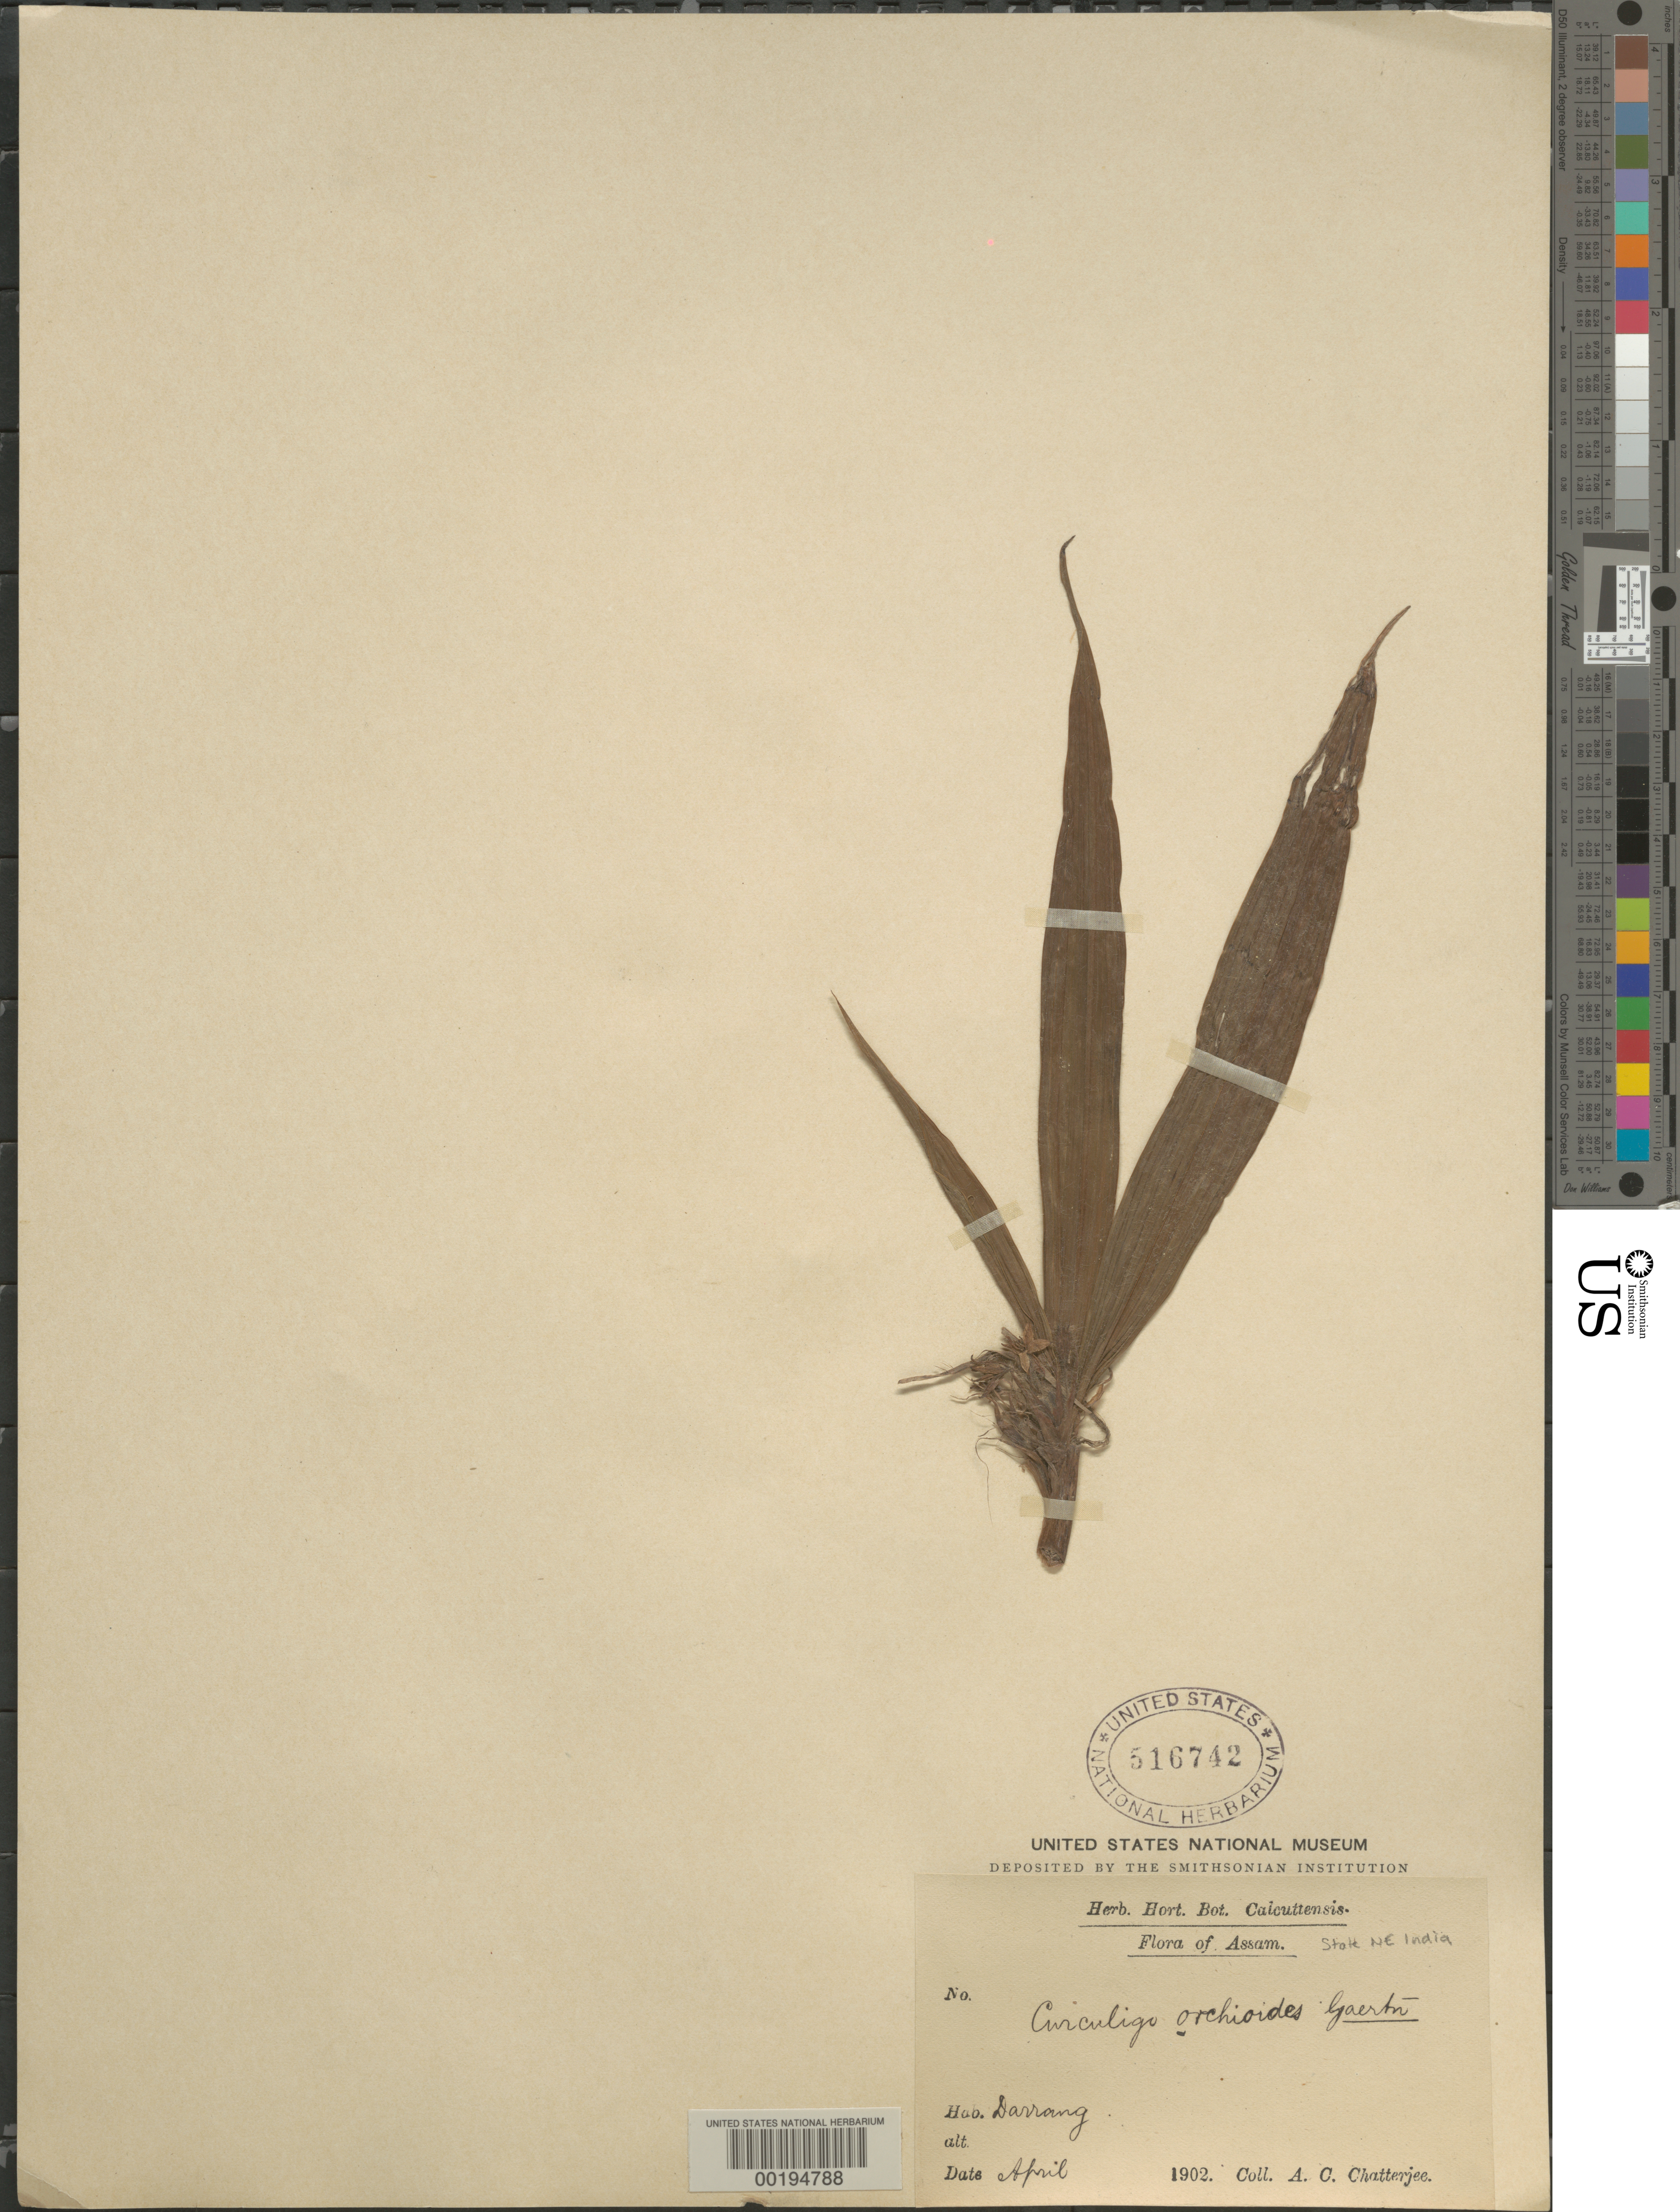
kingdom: Plantae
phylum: Tracheophyta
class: Liliopsida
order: Asparagales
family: Hypoxidaceae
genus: Curculigo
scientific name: Curculigo orchioides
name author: Gaertn.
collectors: A. Chatterjee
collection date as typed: Apr 1902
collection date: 1902-04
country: India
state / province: Assam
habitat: Darrang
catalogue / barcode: US 516742